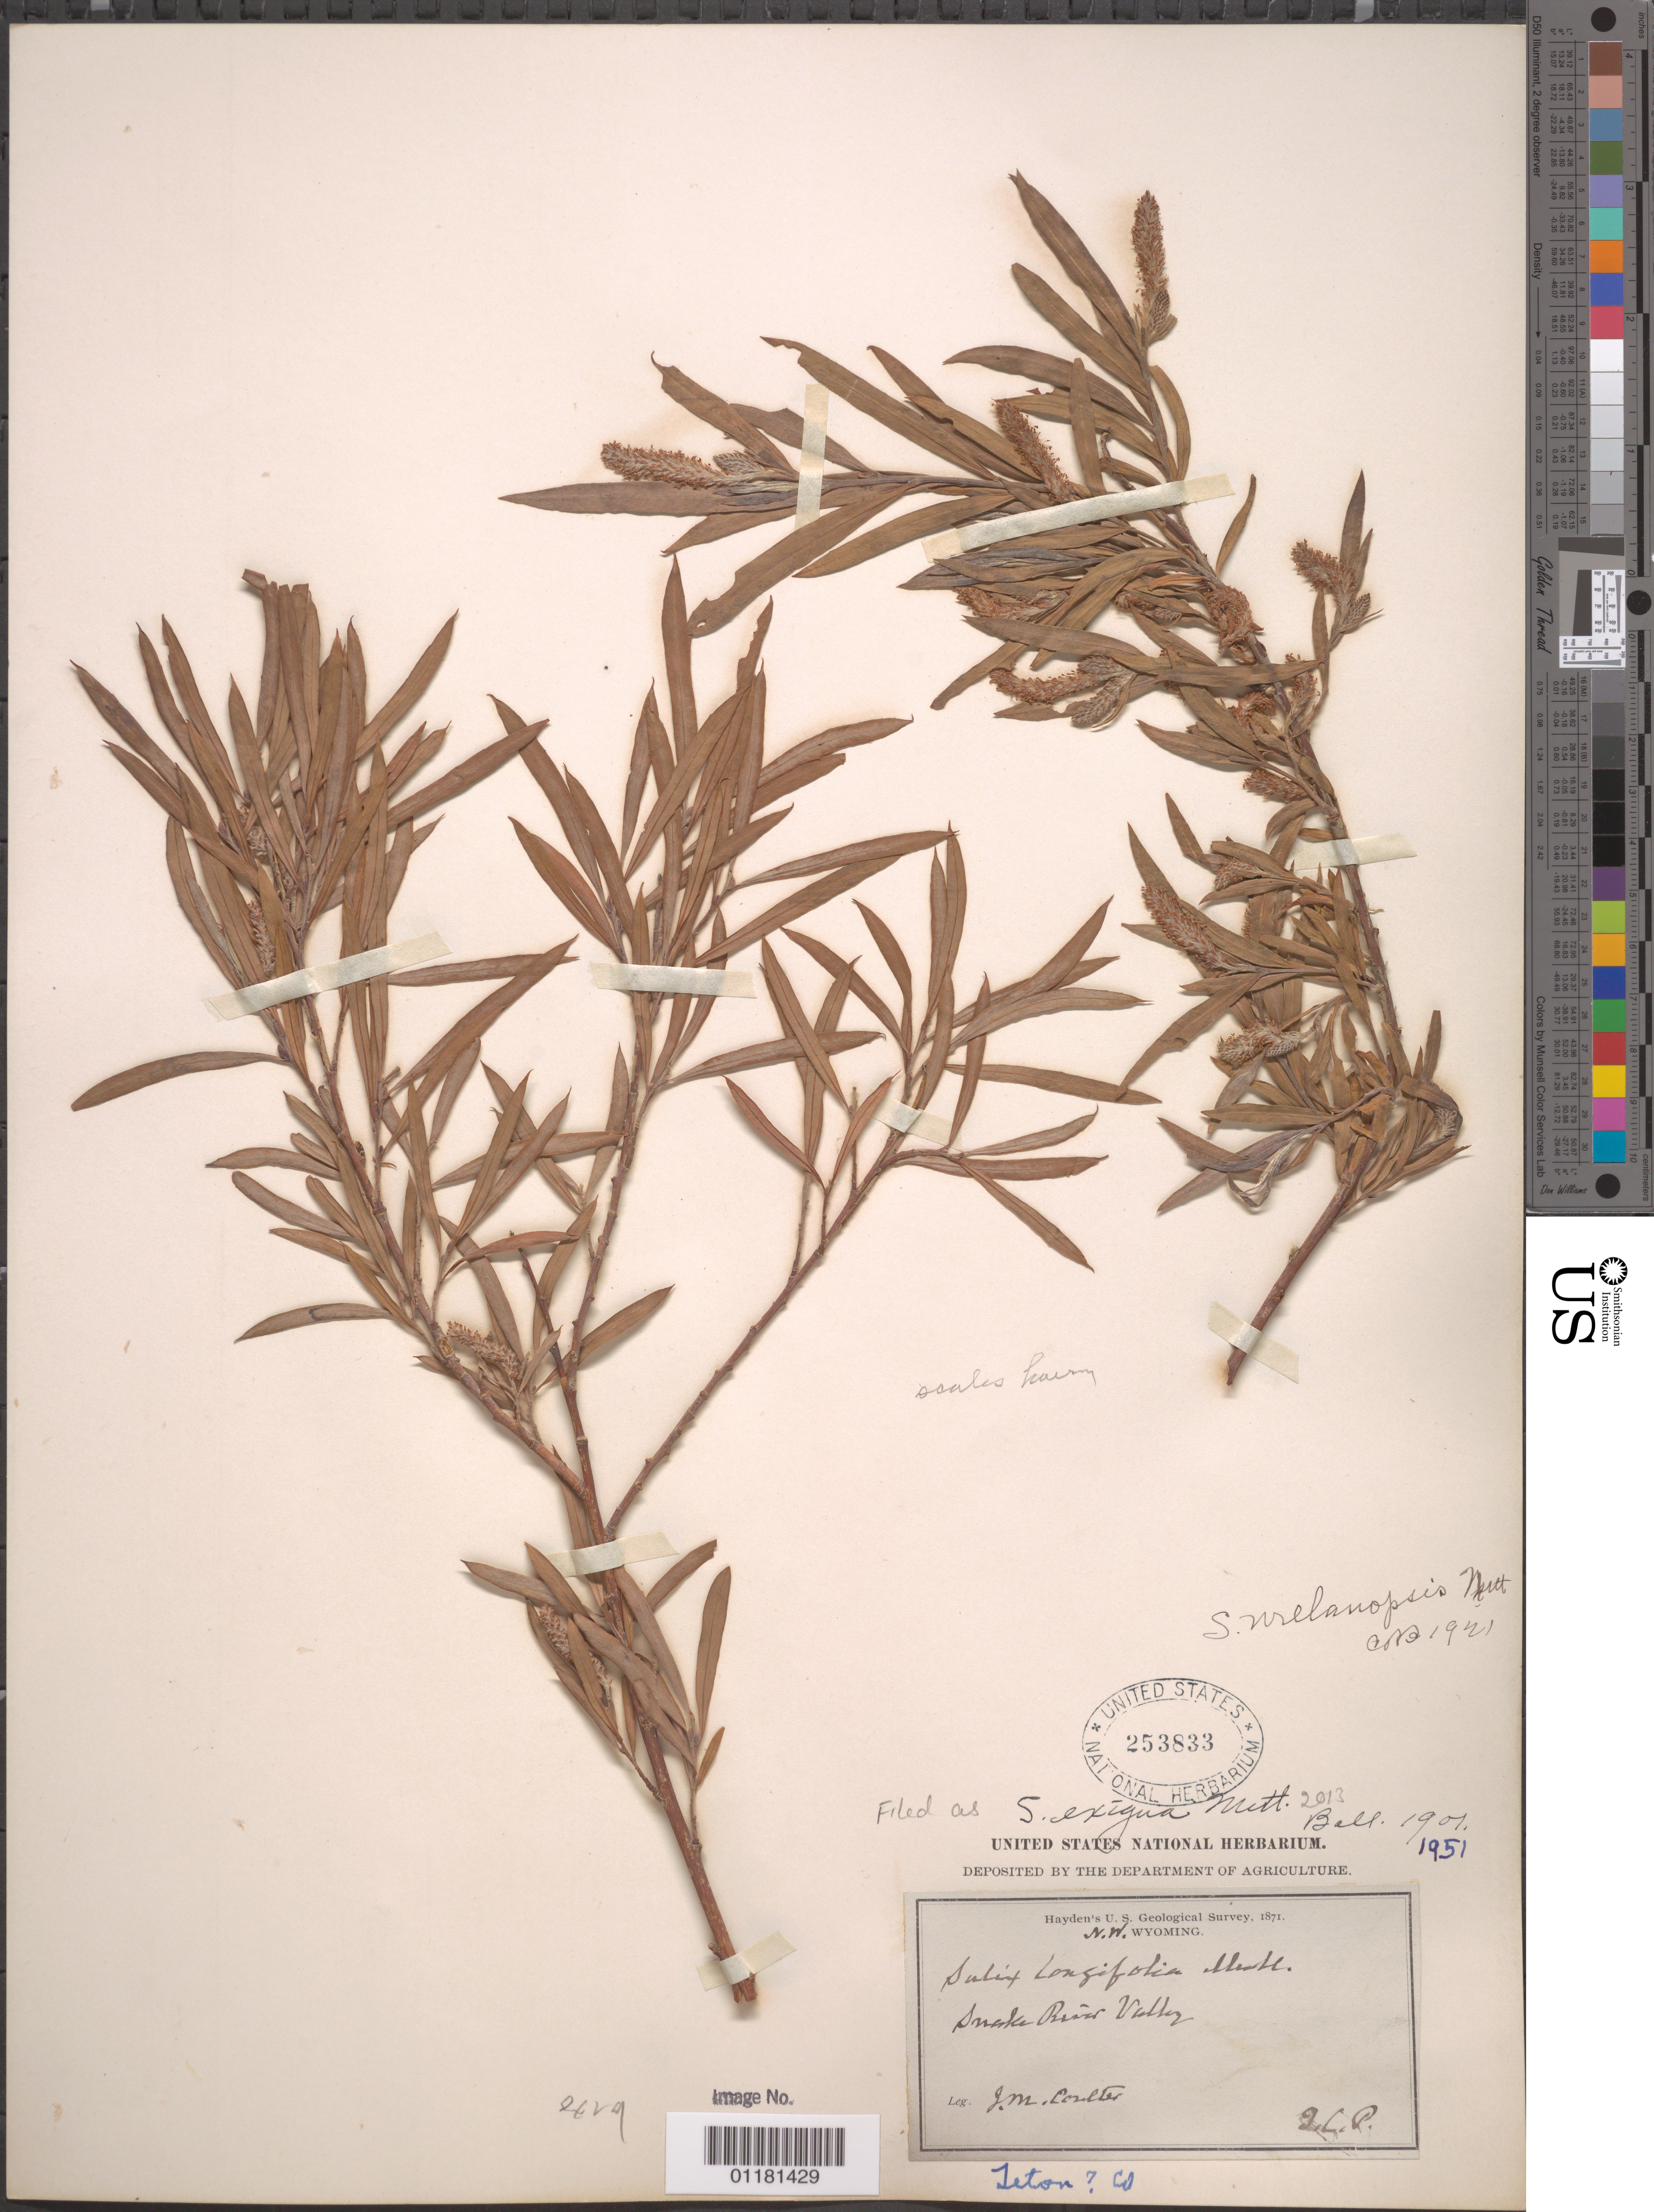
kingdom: Plantae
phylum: Tracheophyta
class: Magnoliopsida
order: Malpighiales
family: Salicaceae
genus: Salix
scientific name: Salix exigua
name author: Nutt.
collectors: J. M. Coulter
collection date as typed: Aug 1871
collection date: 1871-08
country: United States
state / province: Wyoming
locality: Snake River Valley, N.W. Wyoming.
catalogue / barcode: US 253833